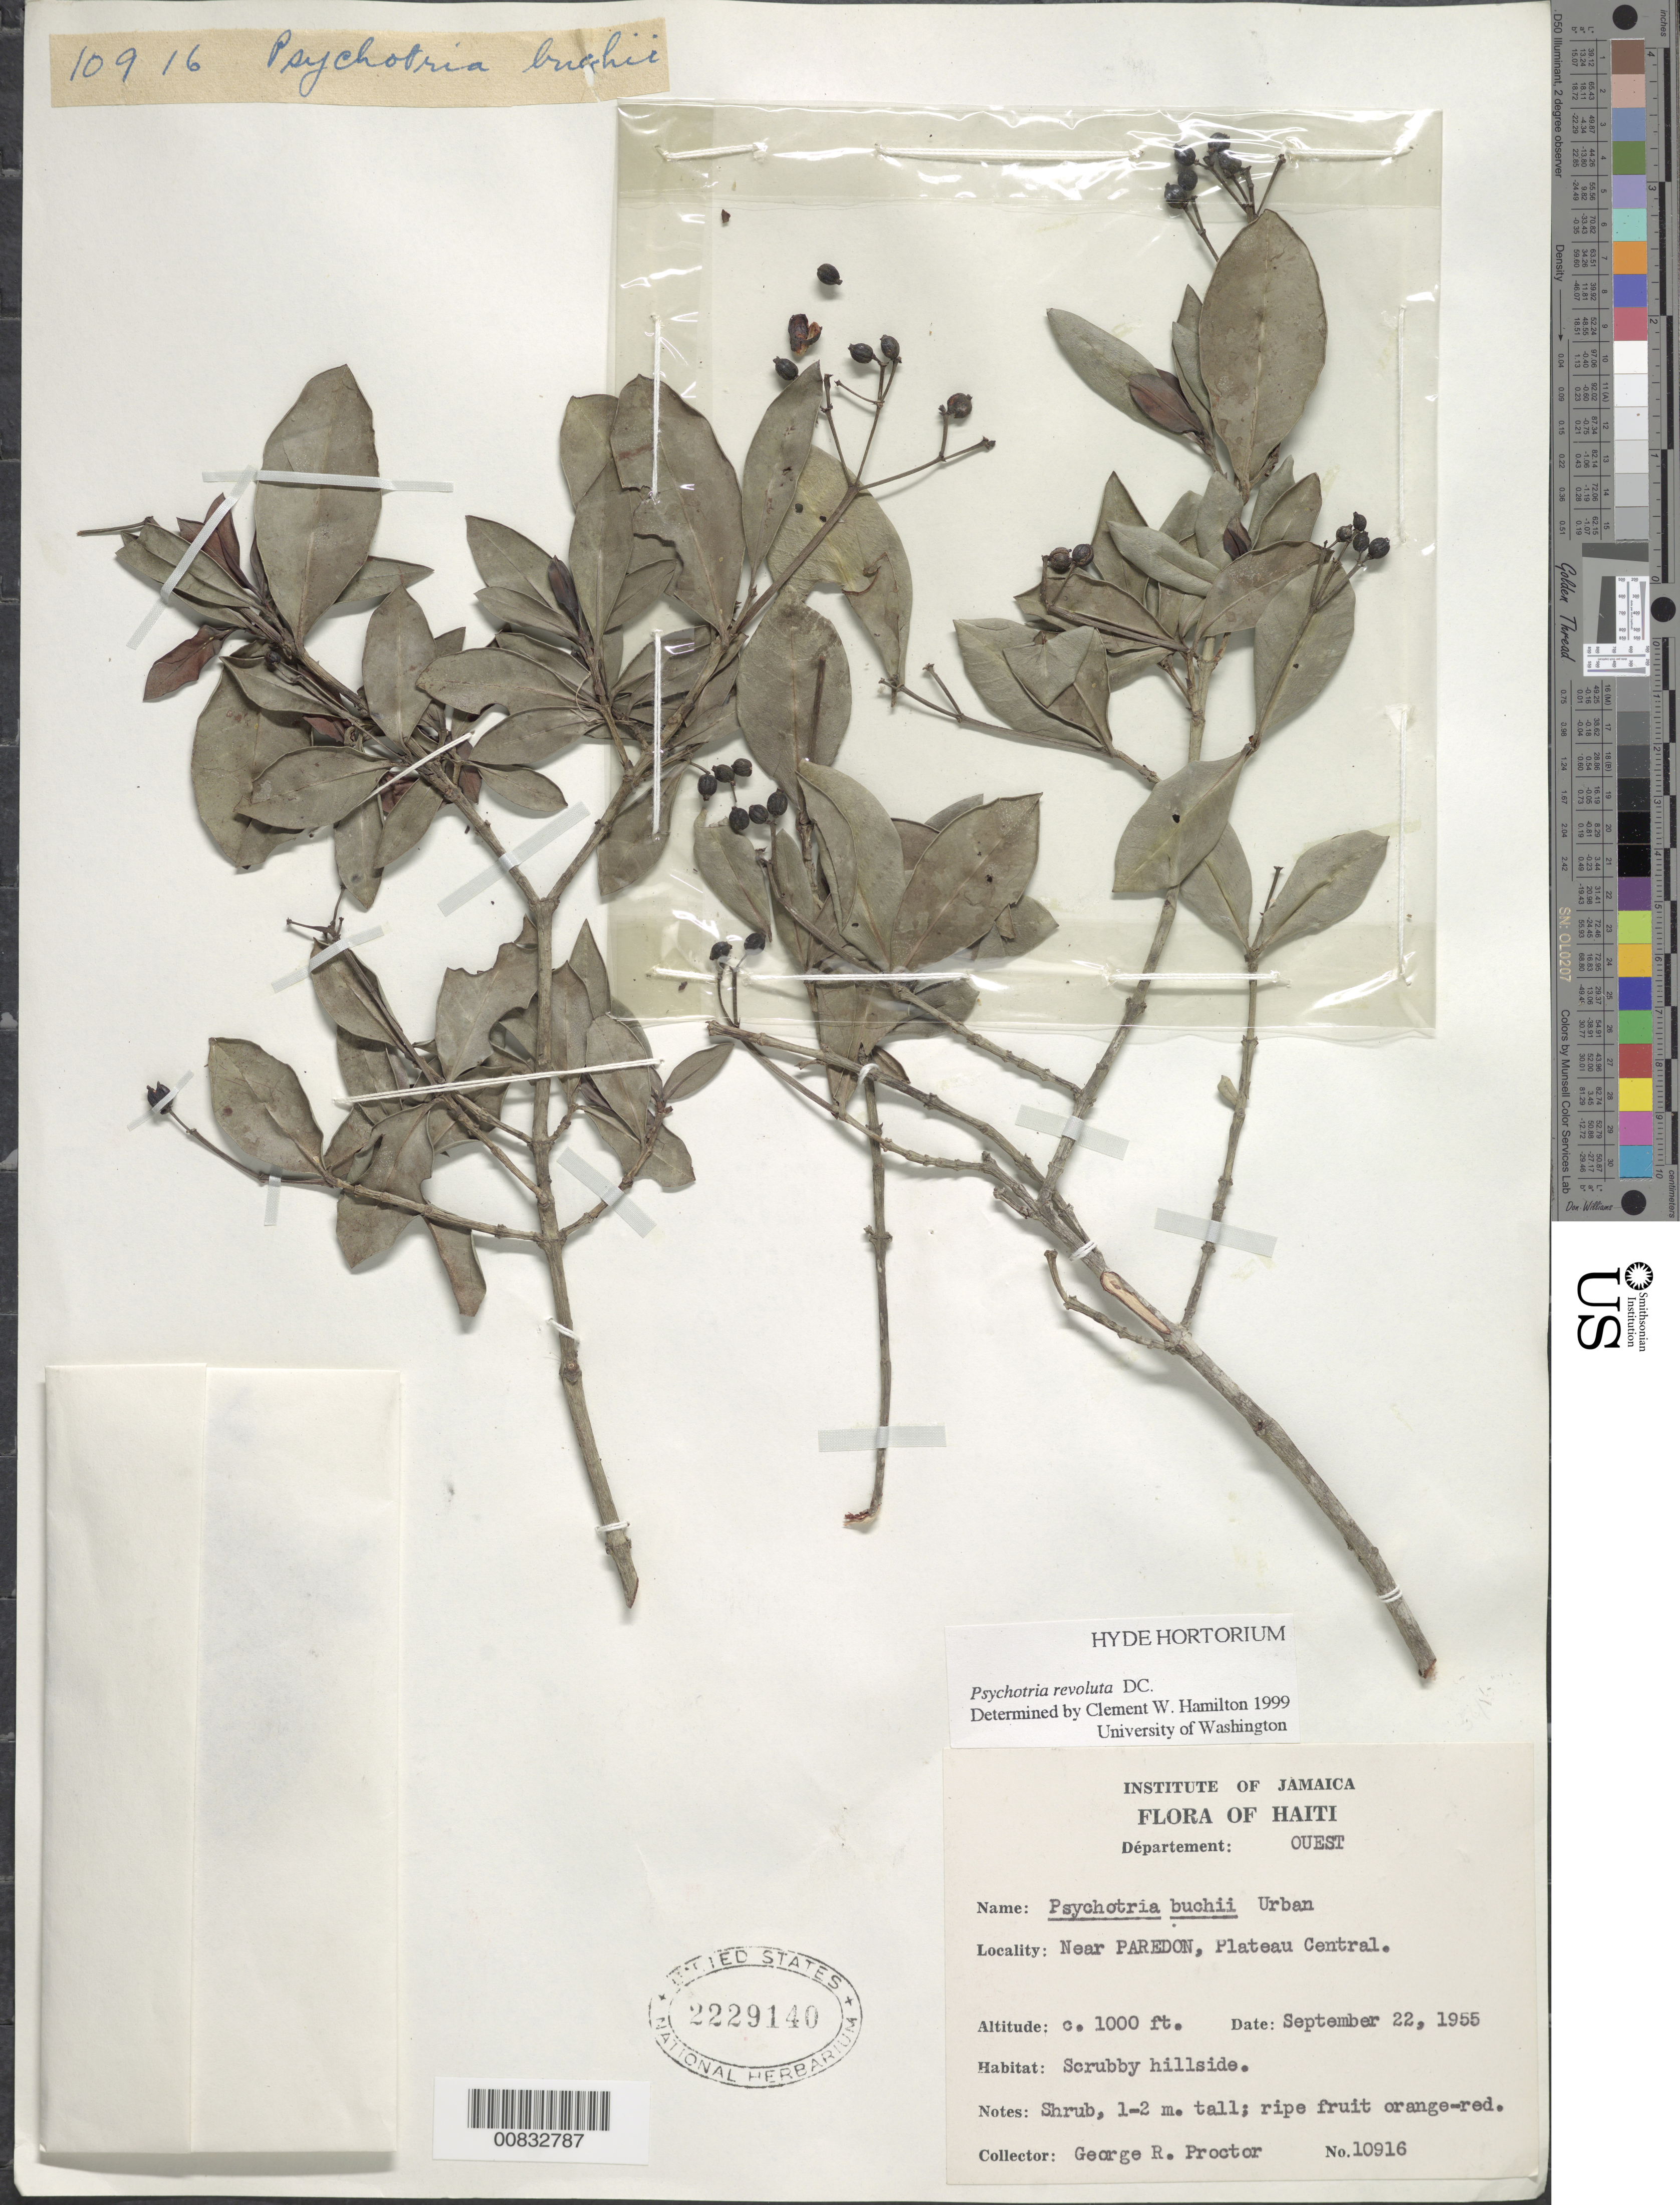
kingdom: Plantae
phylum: Tracheophyta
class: Magnoliopsida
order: Gentianales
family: Rubiaceae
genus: Psychotria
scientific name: Psychotria revoluta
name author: DC.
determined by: Hamilton, C. W.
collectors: G. R. Proctor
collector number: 10916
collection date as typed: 22 Sep 1955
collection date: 1955-09-22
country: Haiti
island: Hispaniola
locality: Near Paredon, Plateau Central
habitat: Scrubby hillside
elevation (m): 305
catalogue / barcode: US 2229140